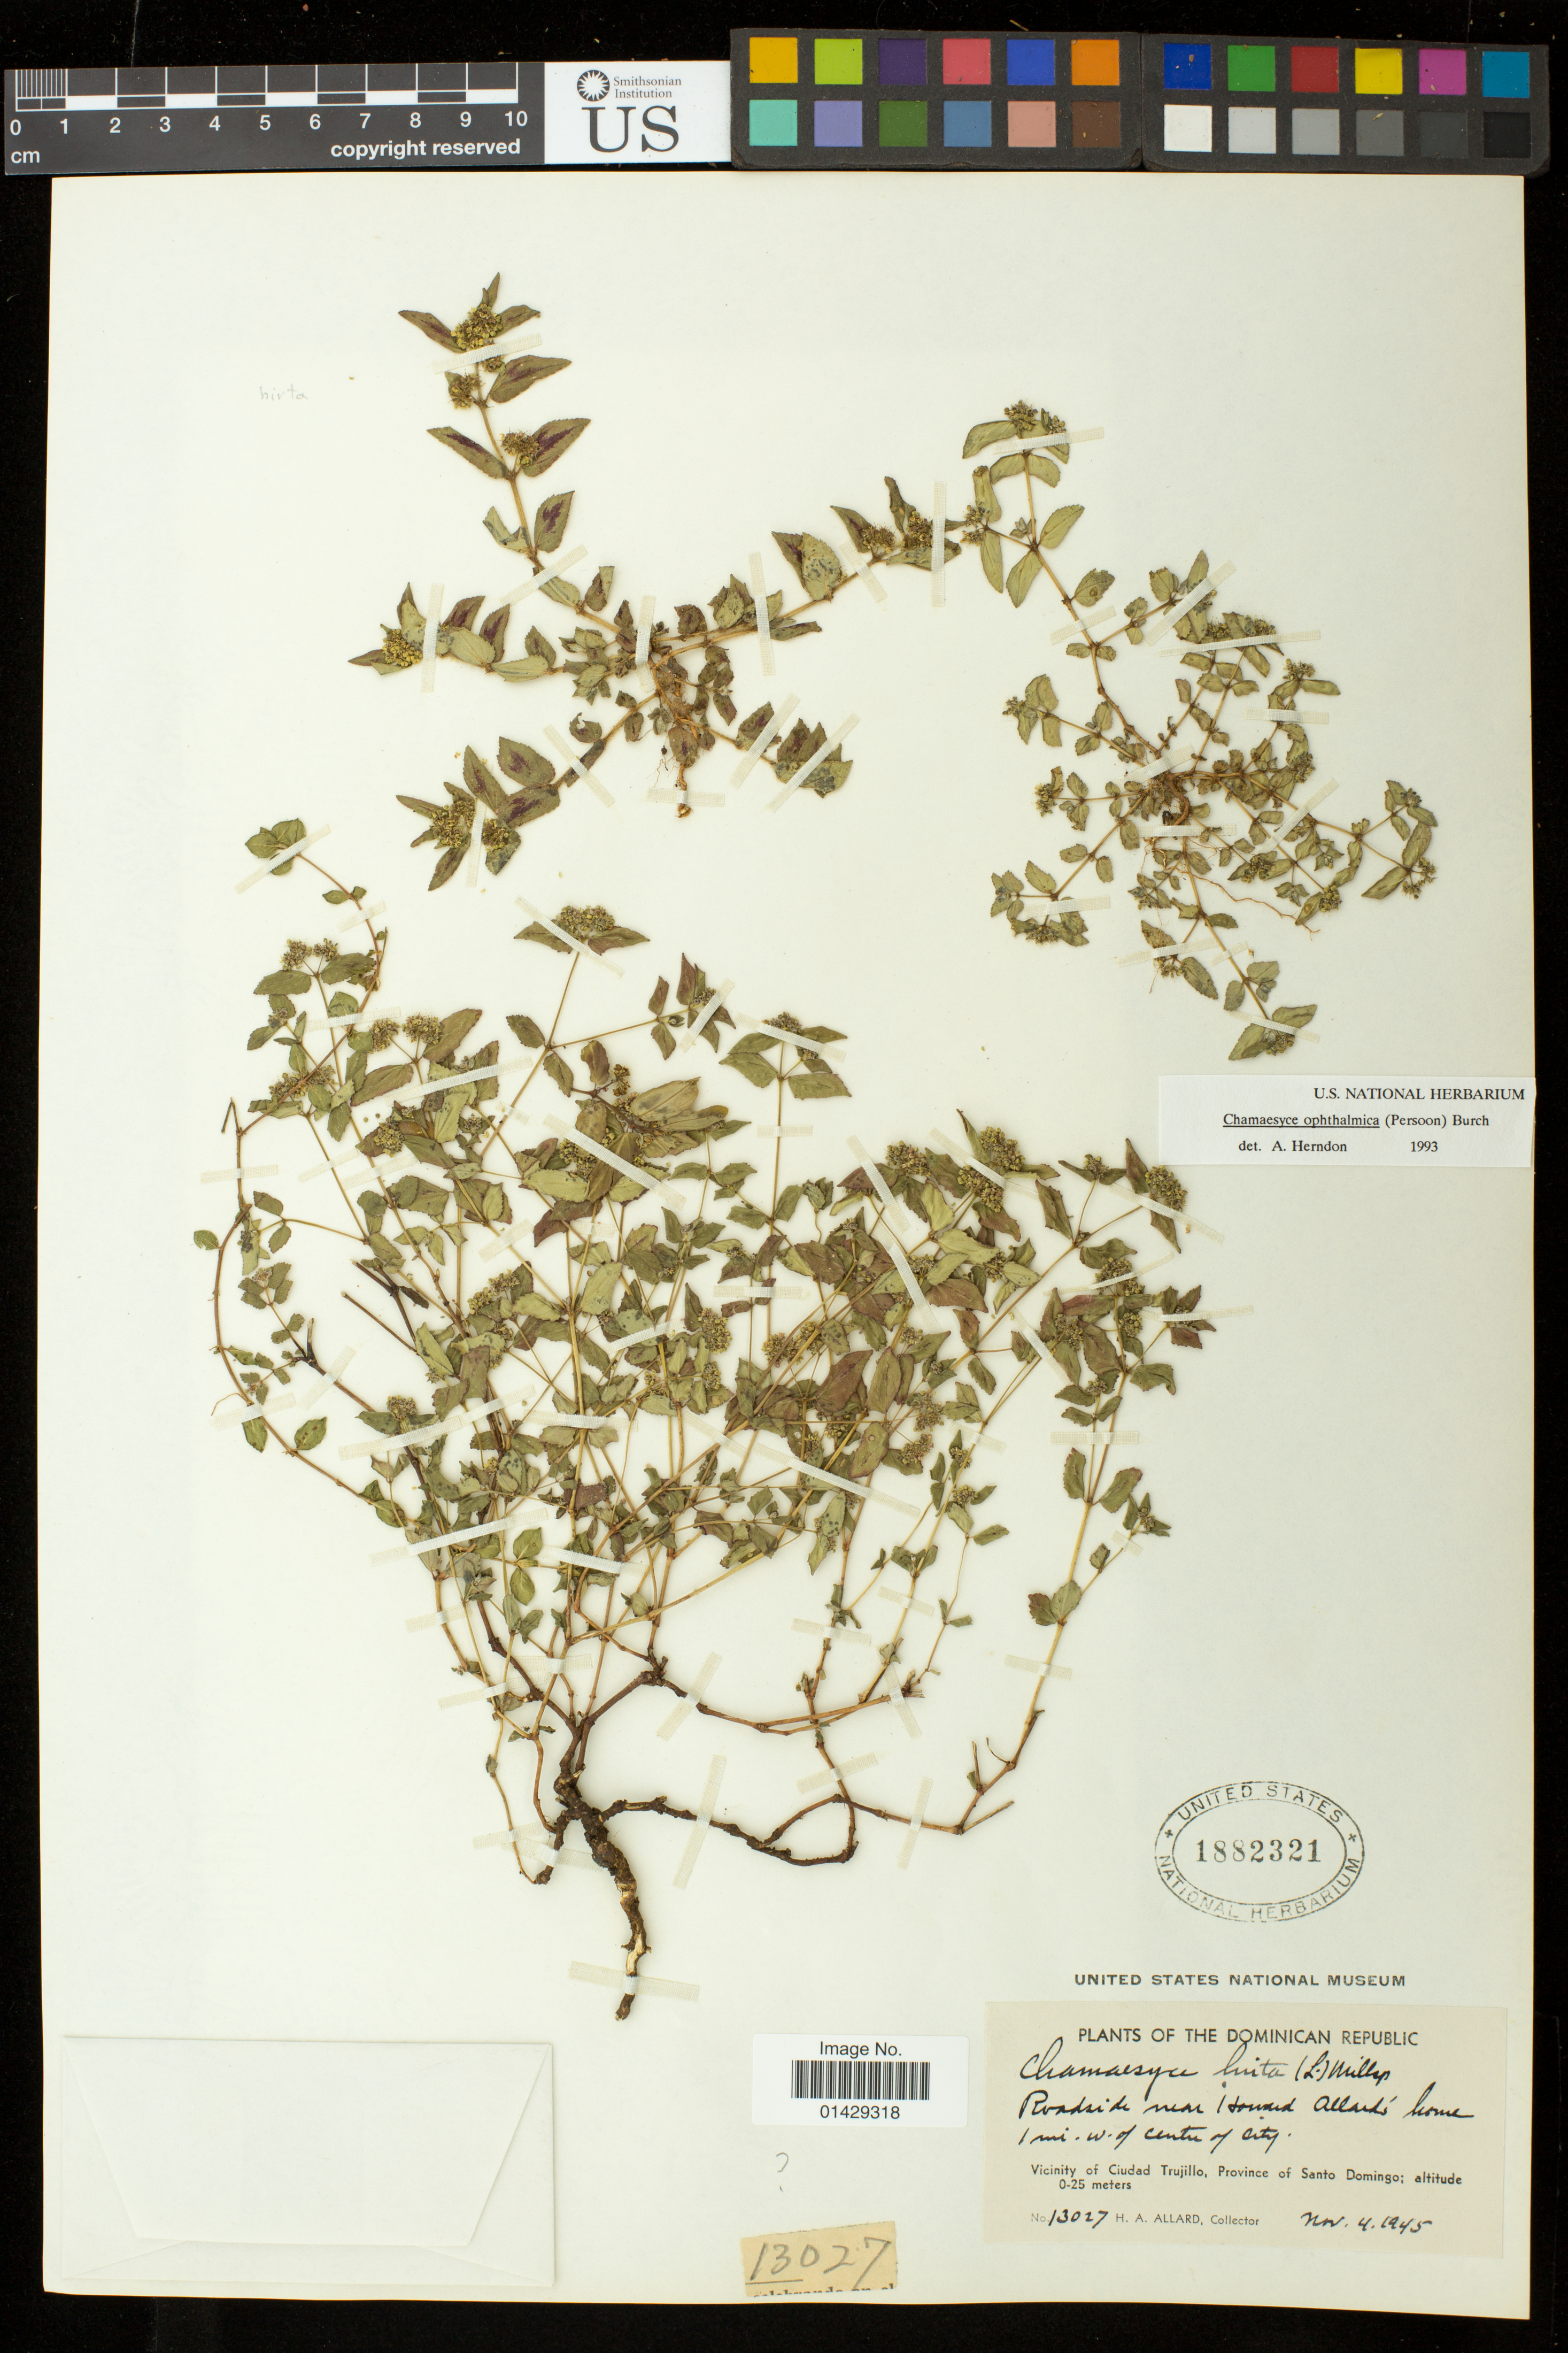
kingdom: Plantae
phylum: Tracheophyta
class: Magnoliopsida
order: Malpighiales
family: Euphorbiaceae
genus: Euphorbia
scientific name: Euphorbia hirta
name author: L.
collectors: H. A. Allard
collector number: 13027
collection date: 1945-11-04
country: Dominican Republic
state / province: Santo Domingo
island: Hispaniola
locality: Roadside near Howard Allard's home; 1 mi. w. of centre of city.; Vicinity of Ciudad Trujillo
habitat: roadside near home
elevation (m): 0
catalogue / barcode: US 1882321